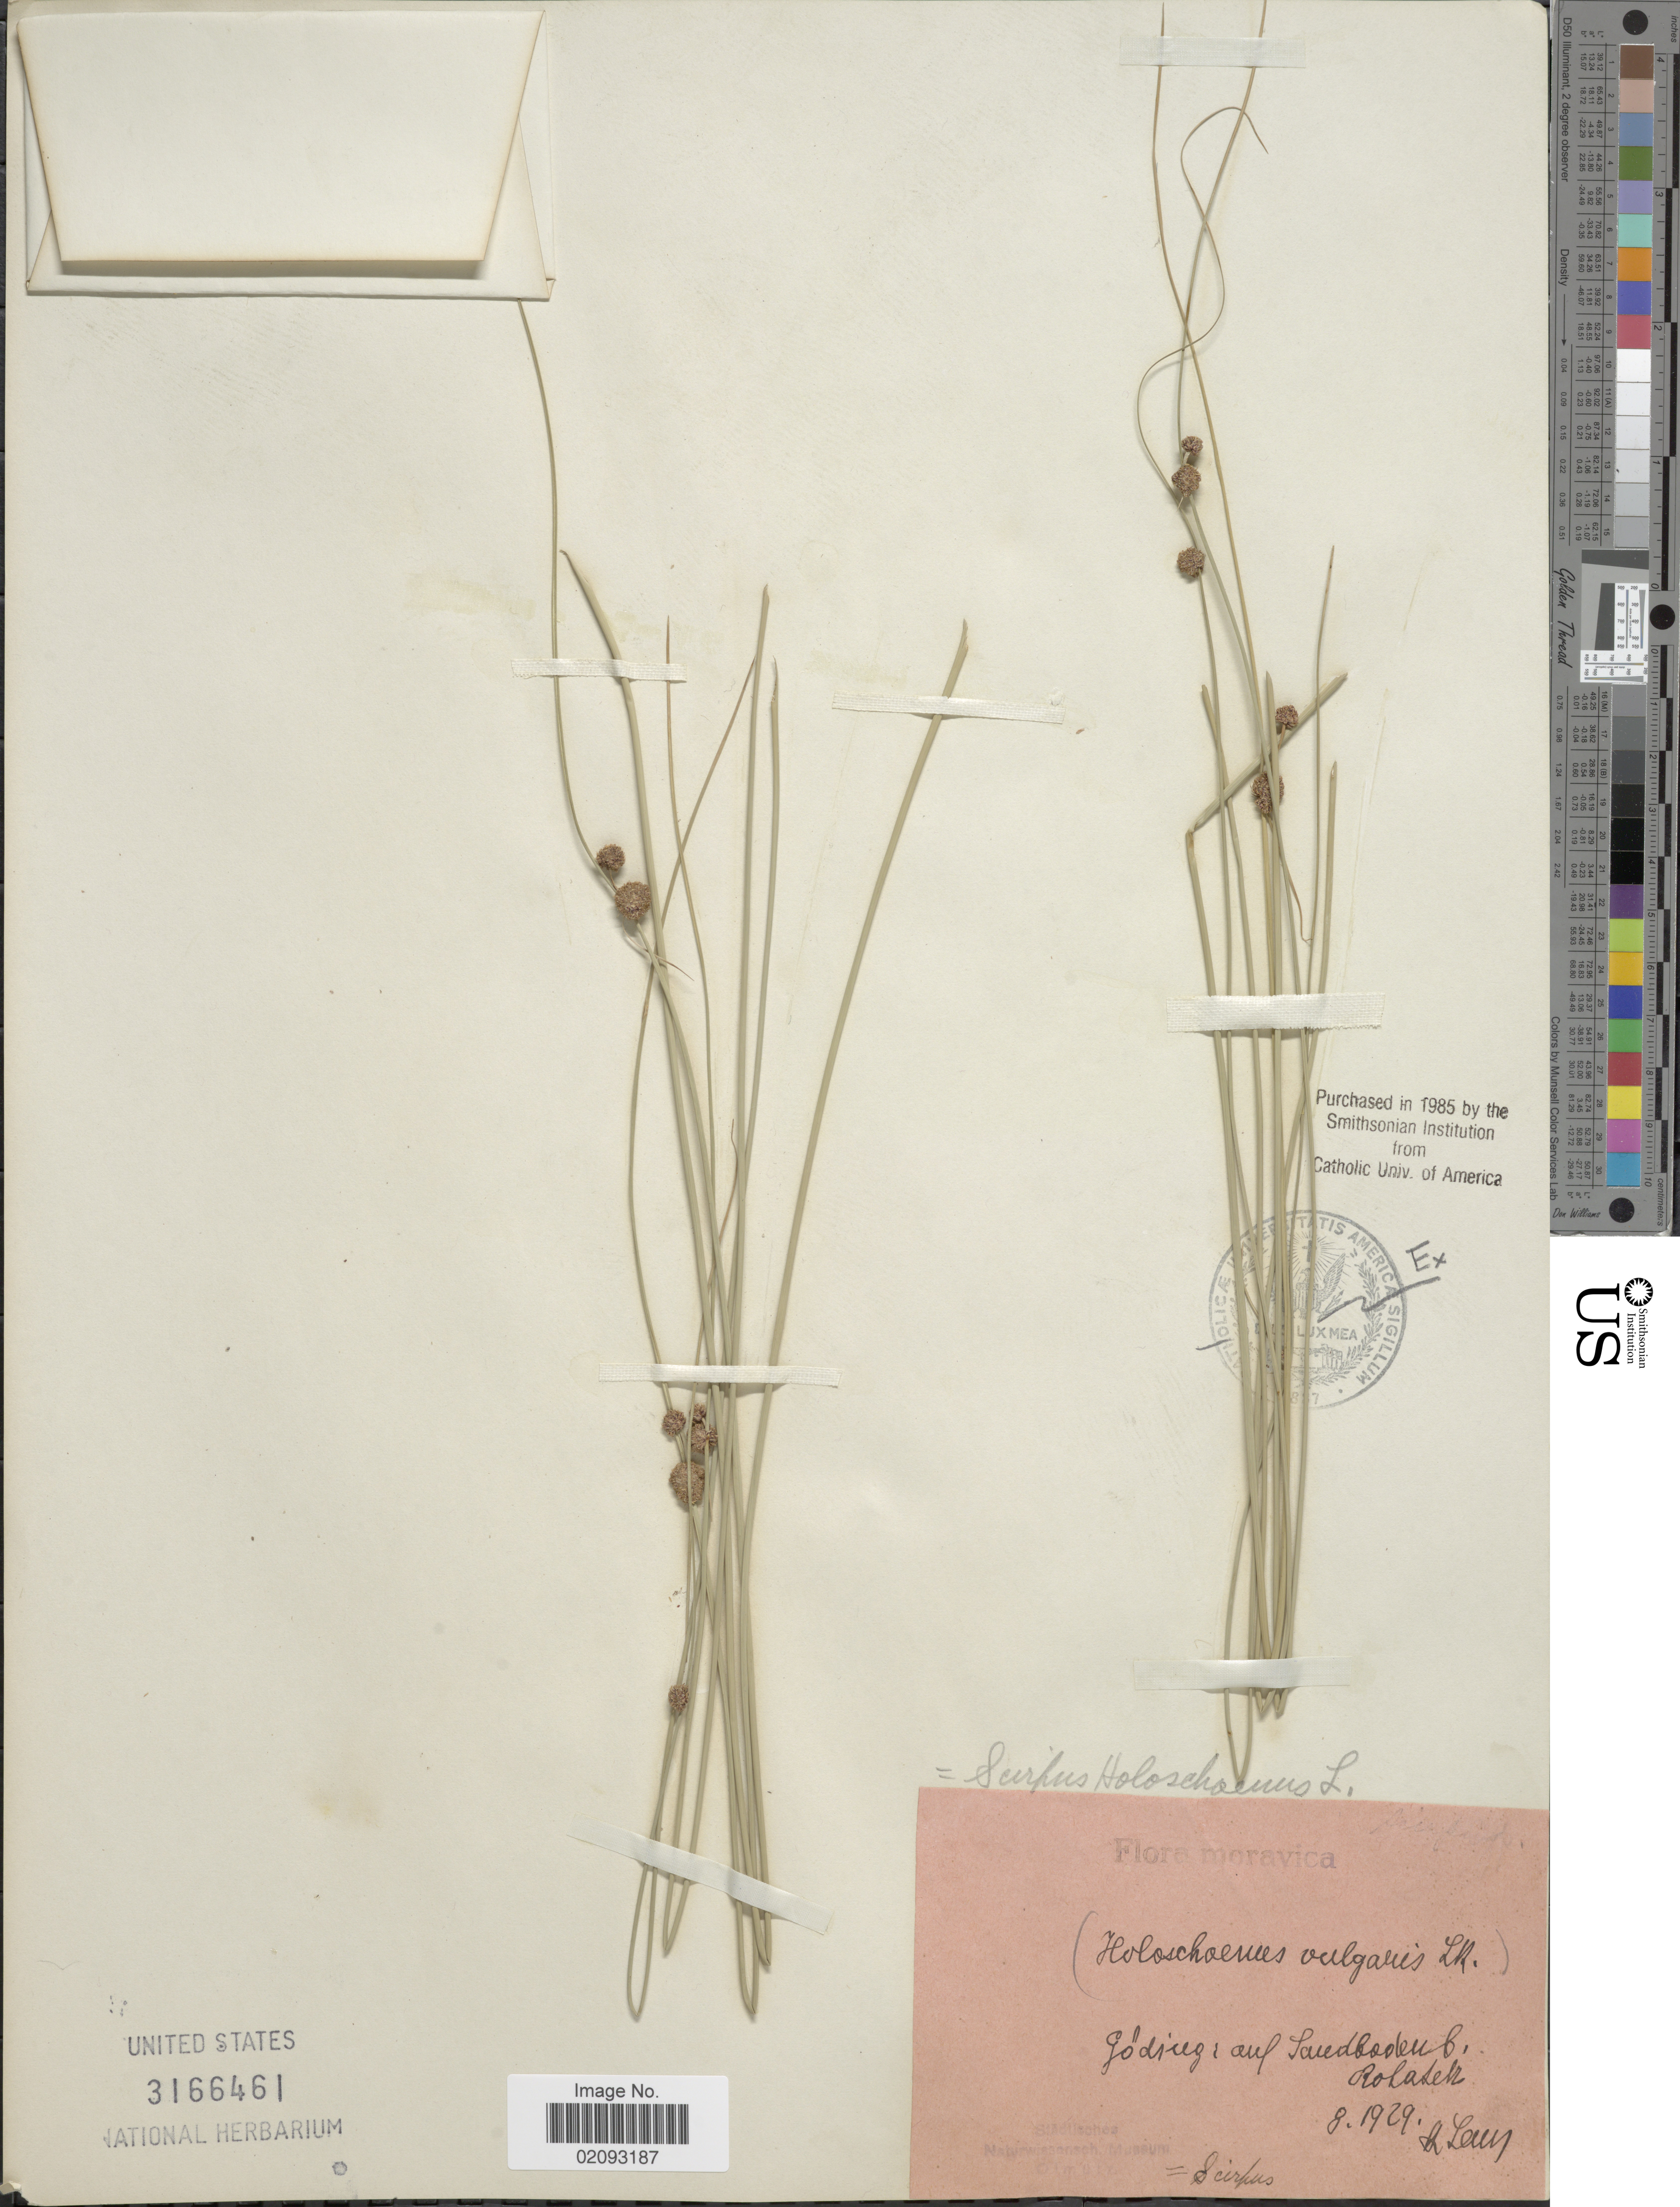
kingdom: Plantae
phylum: Tracheophyta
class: Liliopsida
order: Poales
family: Cyperaceae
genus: Scirpoides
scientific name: Scirpoides holoschoenus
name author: (L.) Soják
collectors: H. Laus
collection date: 1929-08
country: Czechia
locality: Moravica, Gödicez: auf Sandboden b Rolatek [interpreted]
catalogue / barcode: US 3166461